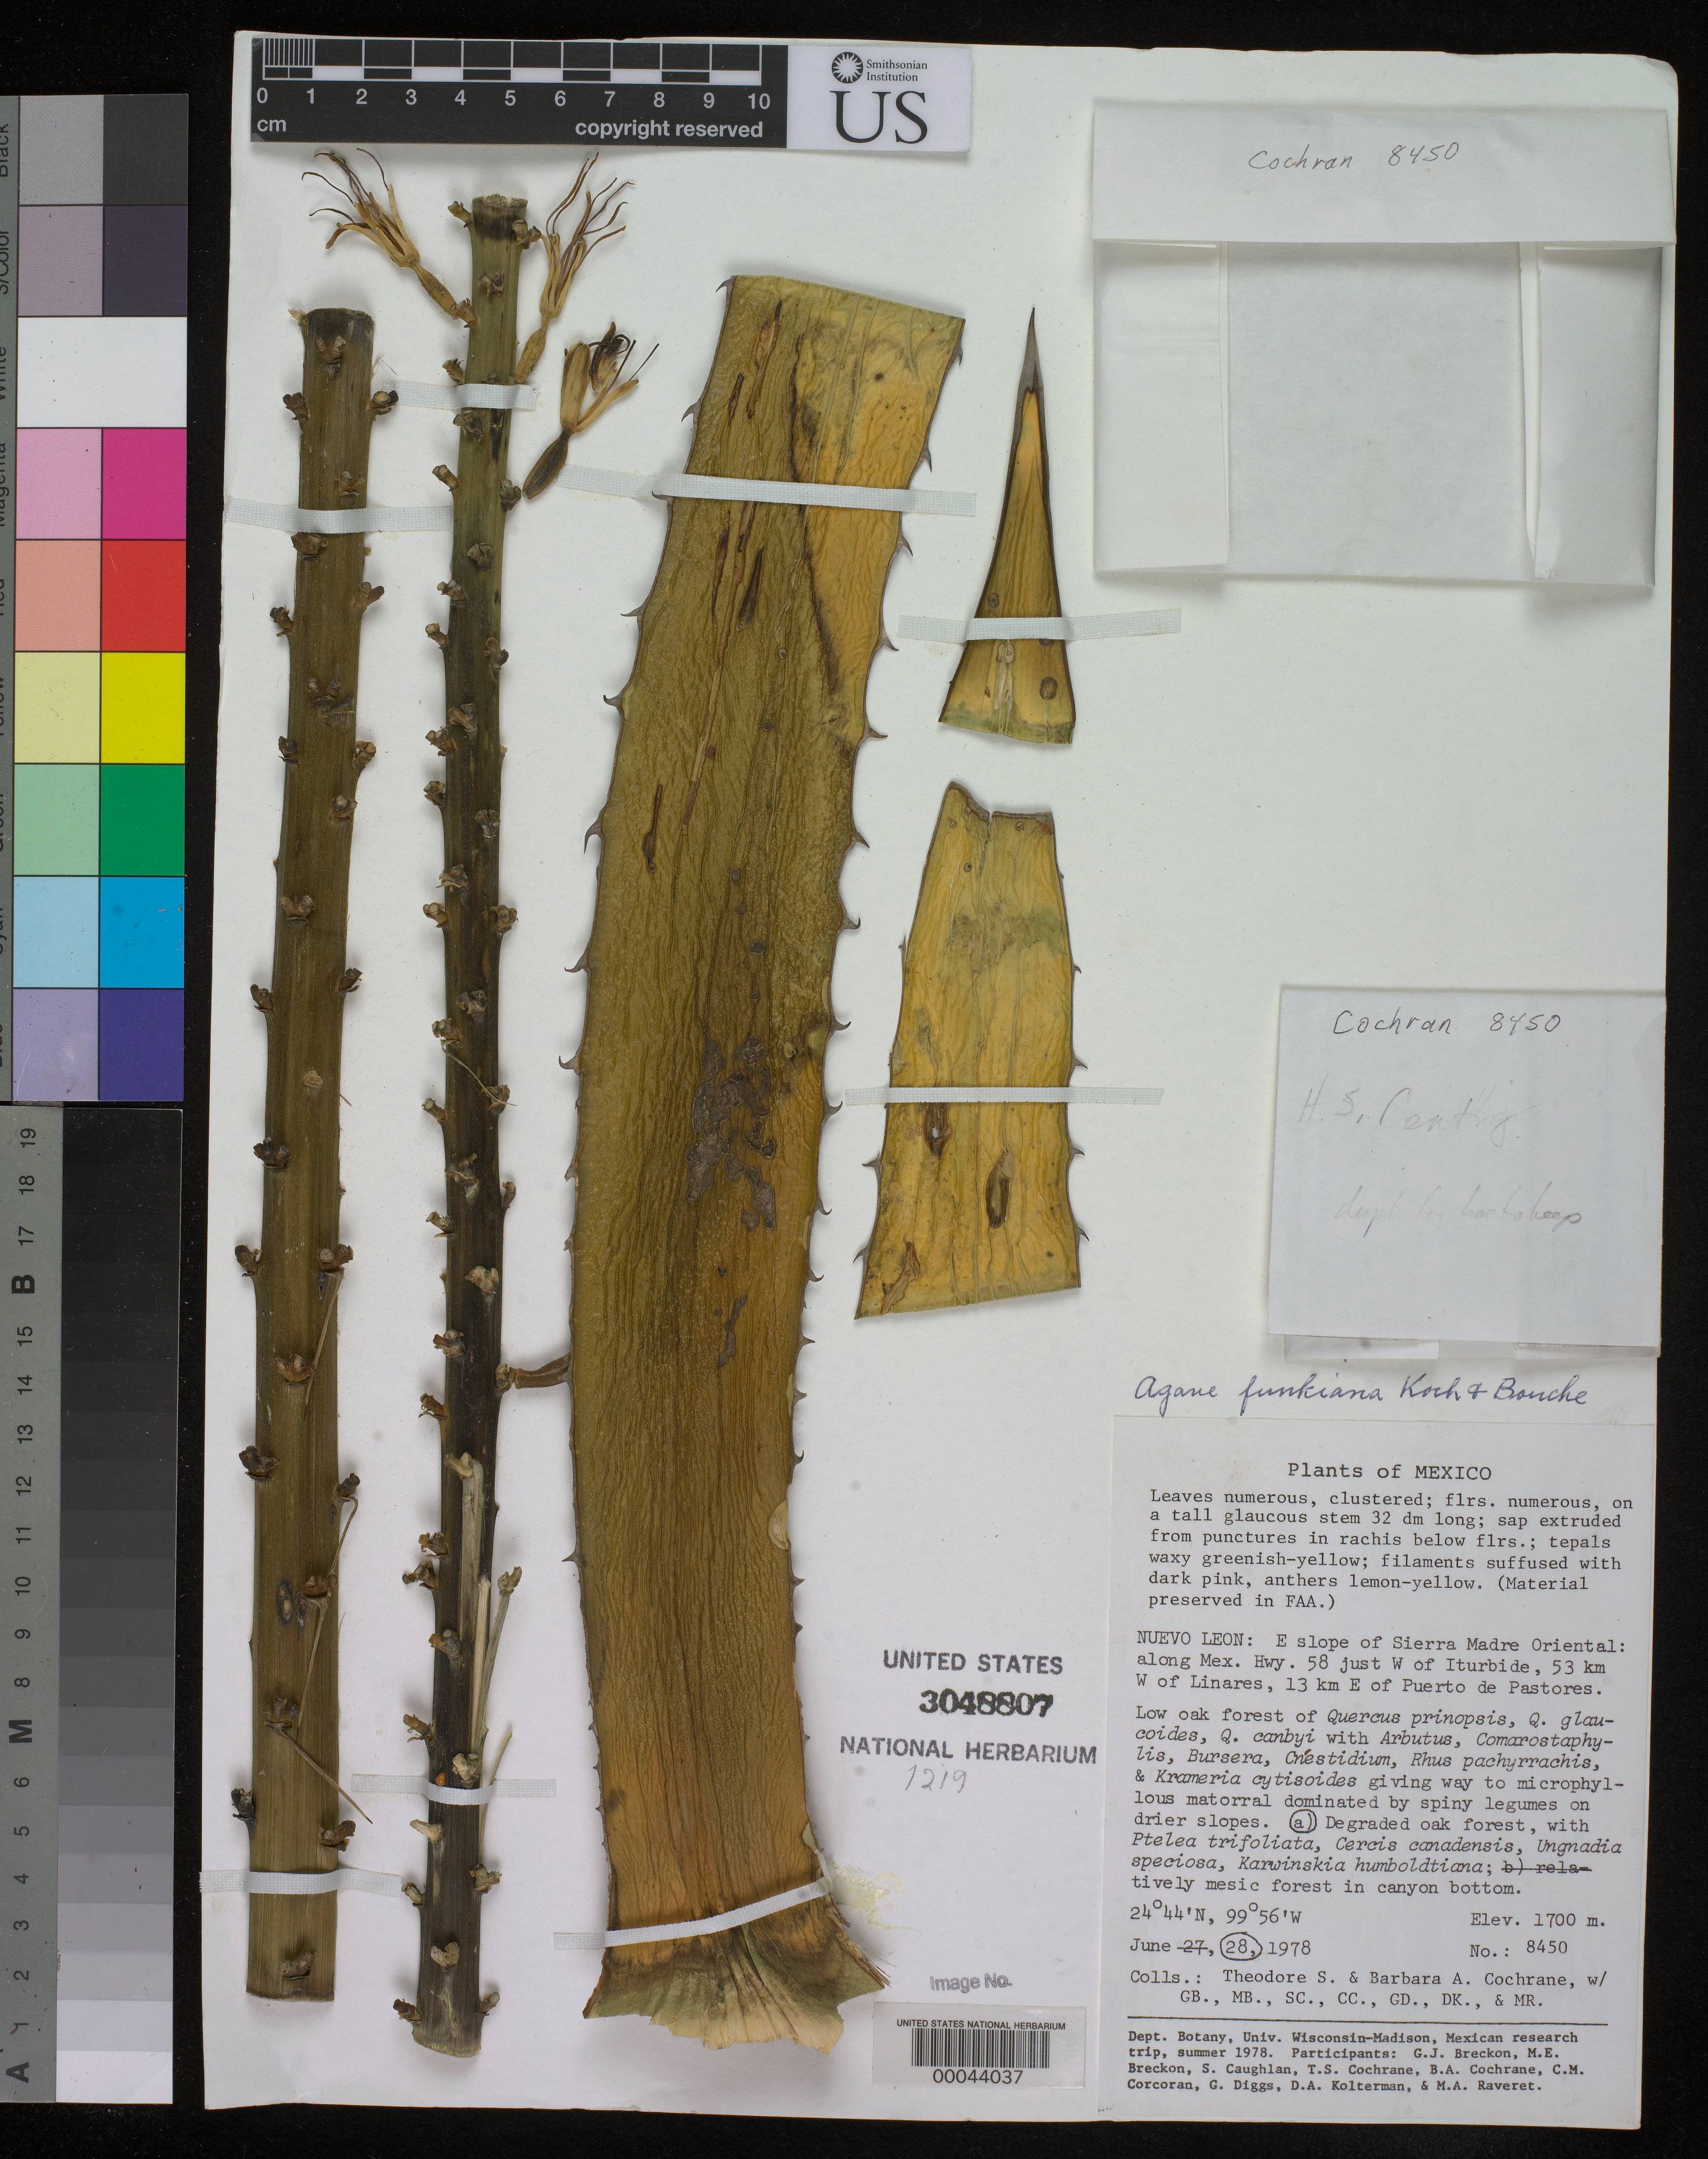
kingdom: Plantae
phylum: Tracheophyta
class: Liliopsida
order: Asparagales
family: Asparagaceae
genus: Agave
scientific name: Agave funkiana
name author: C. Koch & Bouché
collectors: T. Cochrane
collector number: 8450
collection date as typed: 28 Jun 1978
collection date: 1978-06-28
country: Mexico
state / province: Nuevo León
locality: Sierra Madre oriental, along mex hwy 58 just W of Iturbide, 53 km W of Linares, 13 km E of puerto de pastores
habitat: Degraded oak forest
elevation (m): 1700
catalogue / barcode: US 3048807